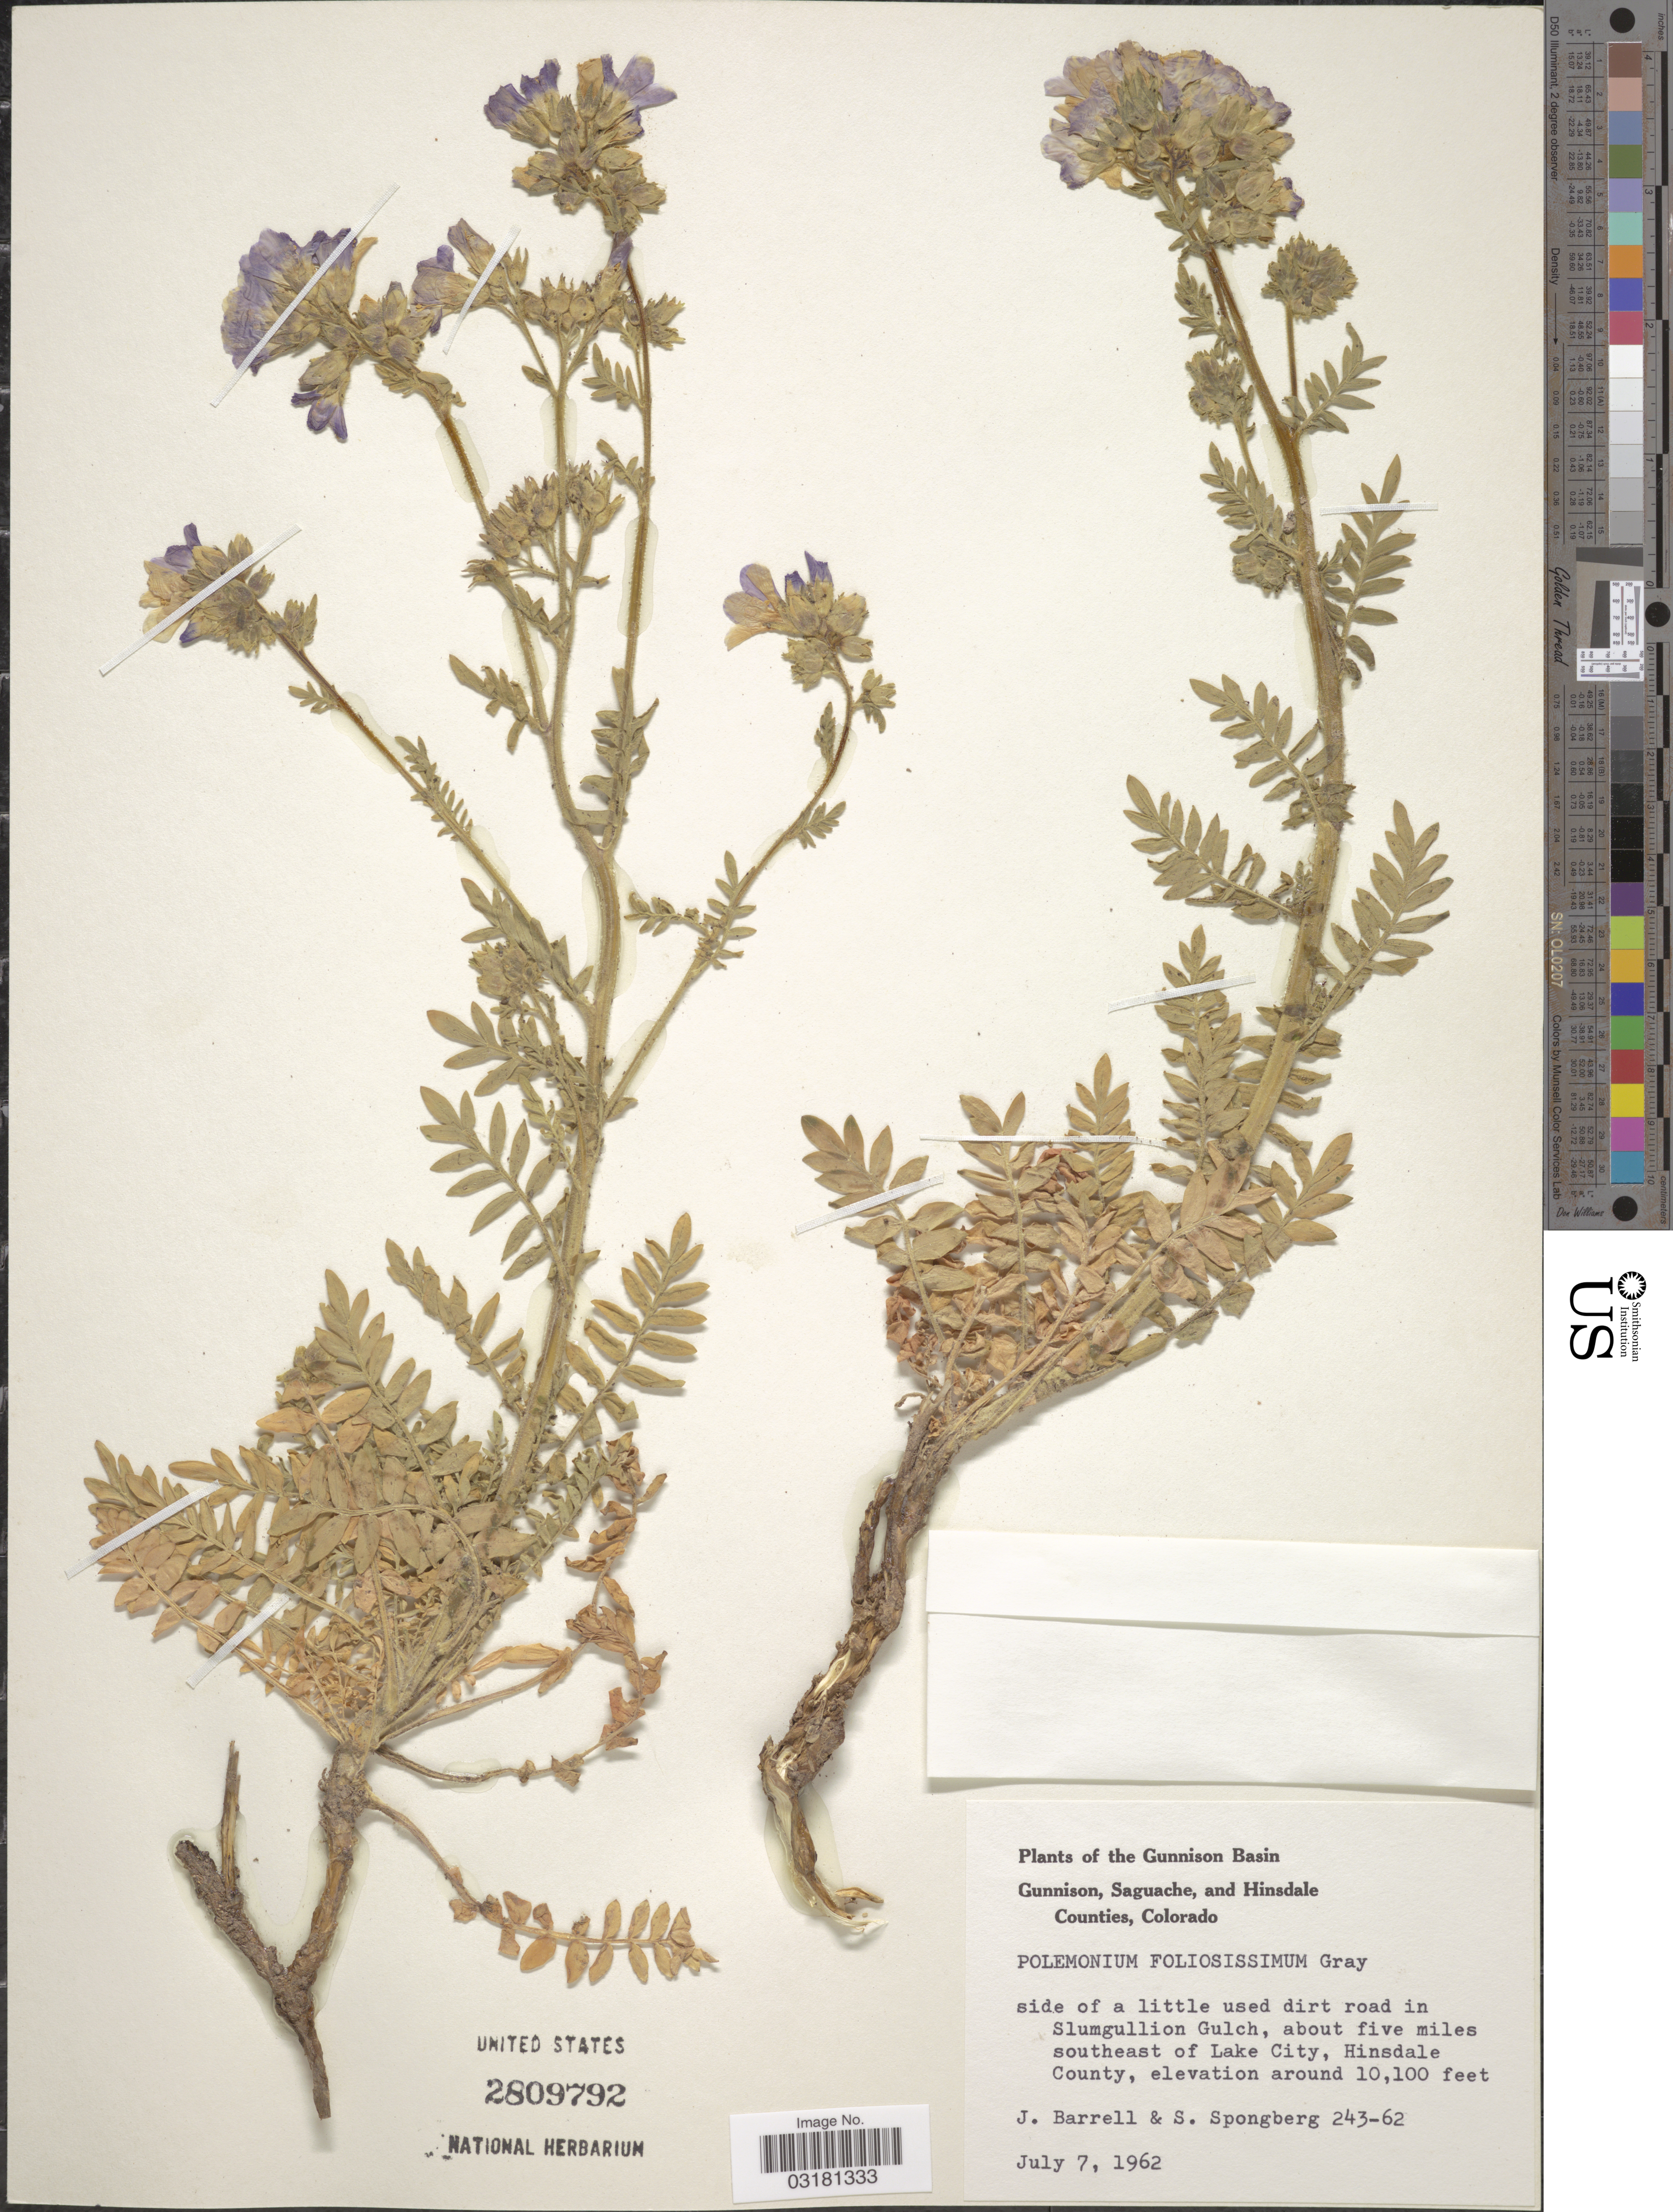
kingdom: Plantae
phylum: Tracheophyta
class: Magnoliopsida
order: Ericales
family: Polemoniaceae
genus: Polemonium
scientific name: Polemonium foliosissimum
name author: A. Gray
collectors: J. Barrell & S. A.Spongberg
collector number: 243-62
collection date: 1962-07-07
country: United States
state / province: Colorado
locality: The Gunnison Basin. Slumgullion Gulch, about five miles southeast of Lake City, Hinsdale County.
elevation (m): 3078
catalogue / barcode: US 2809792